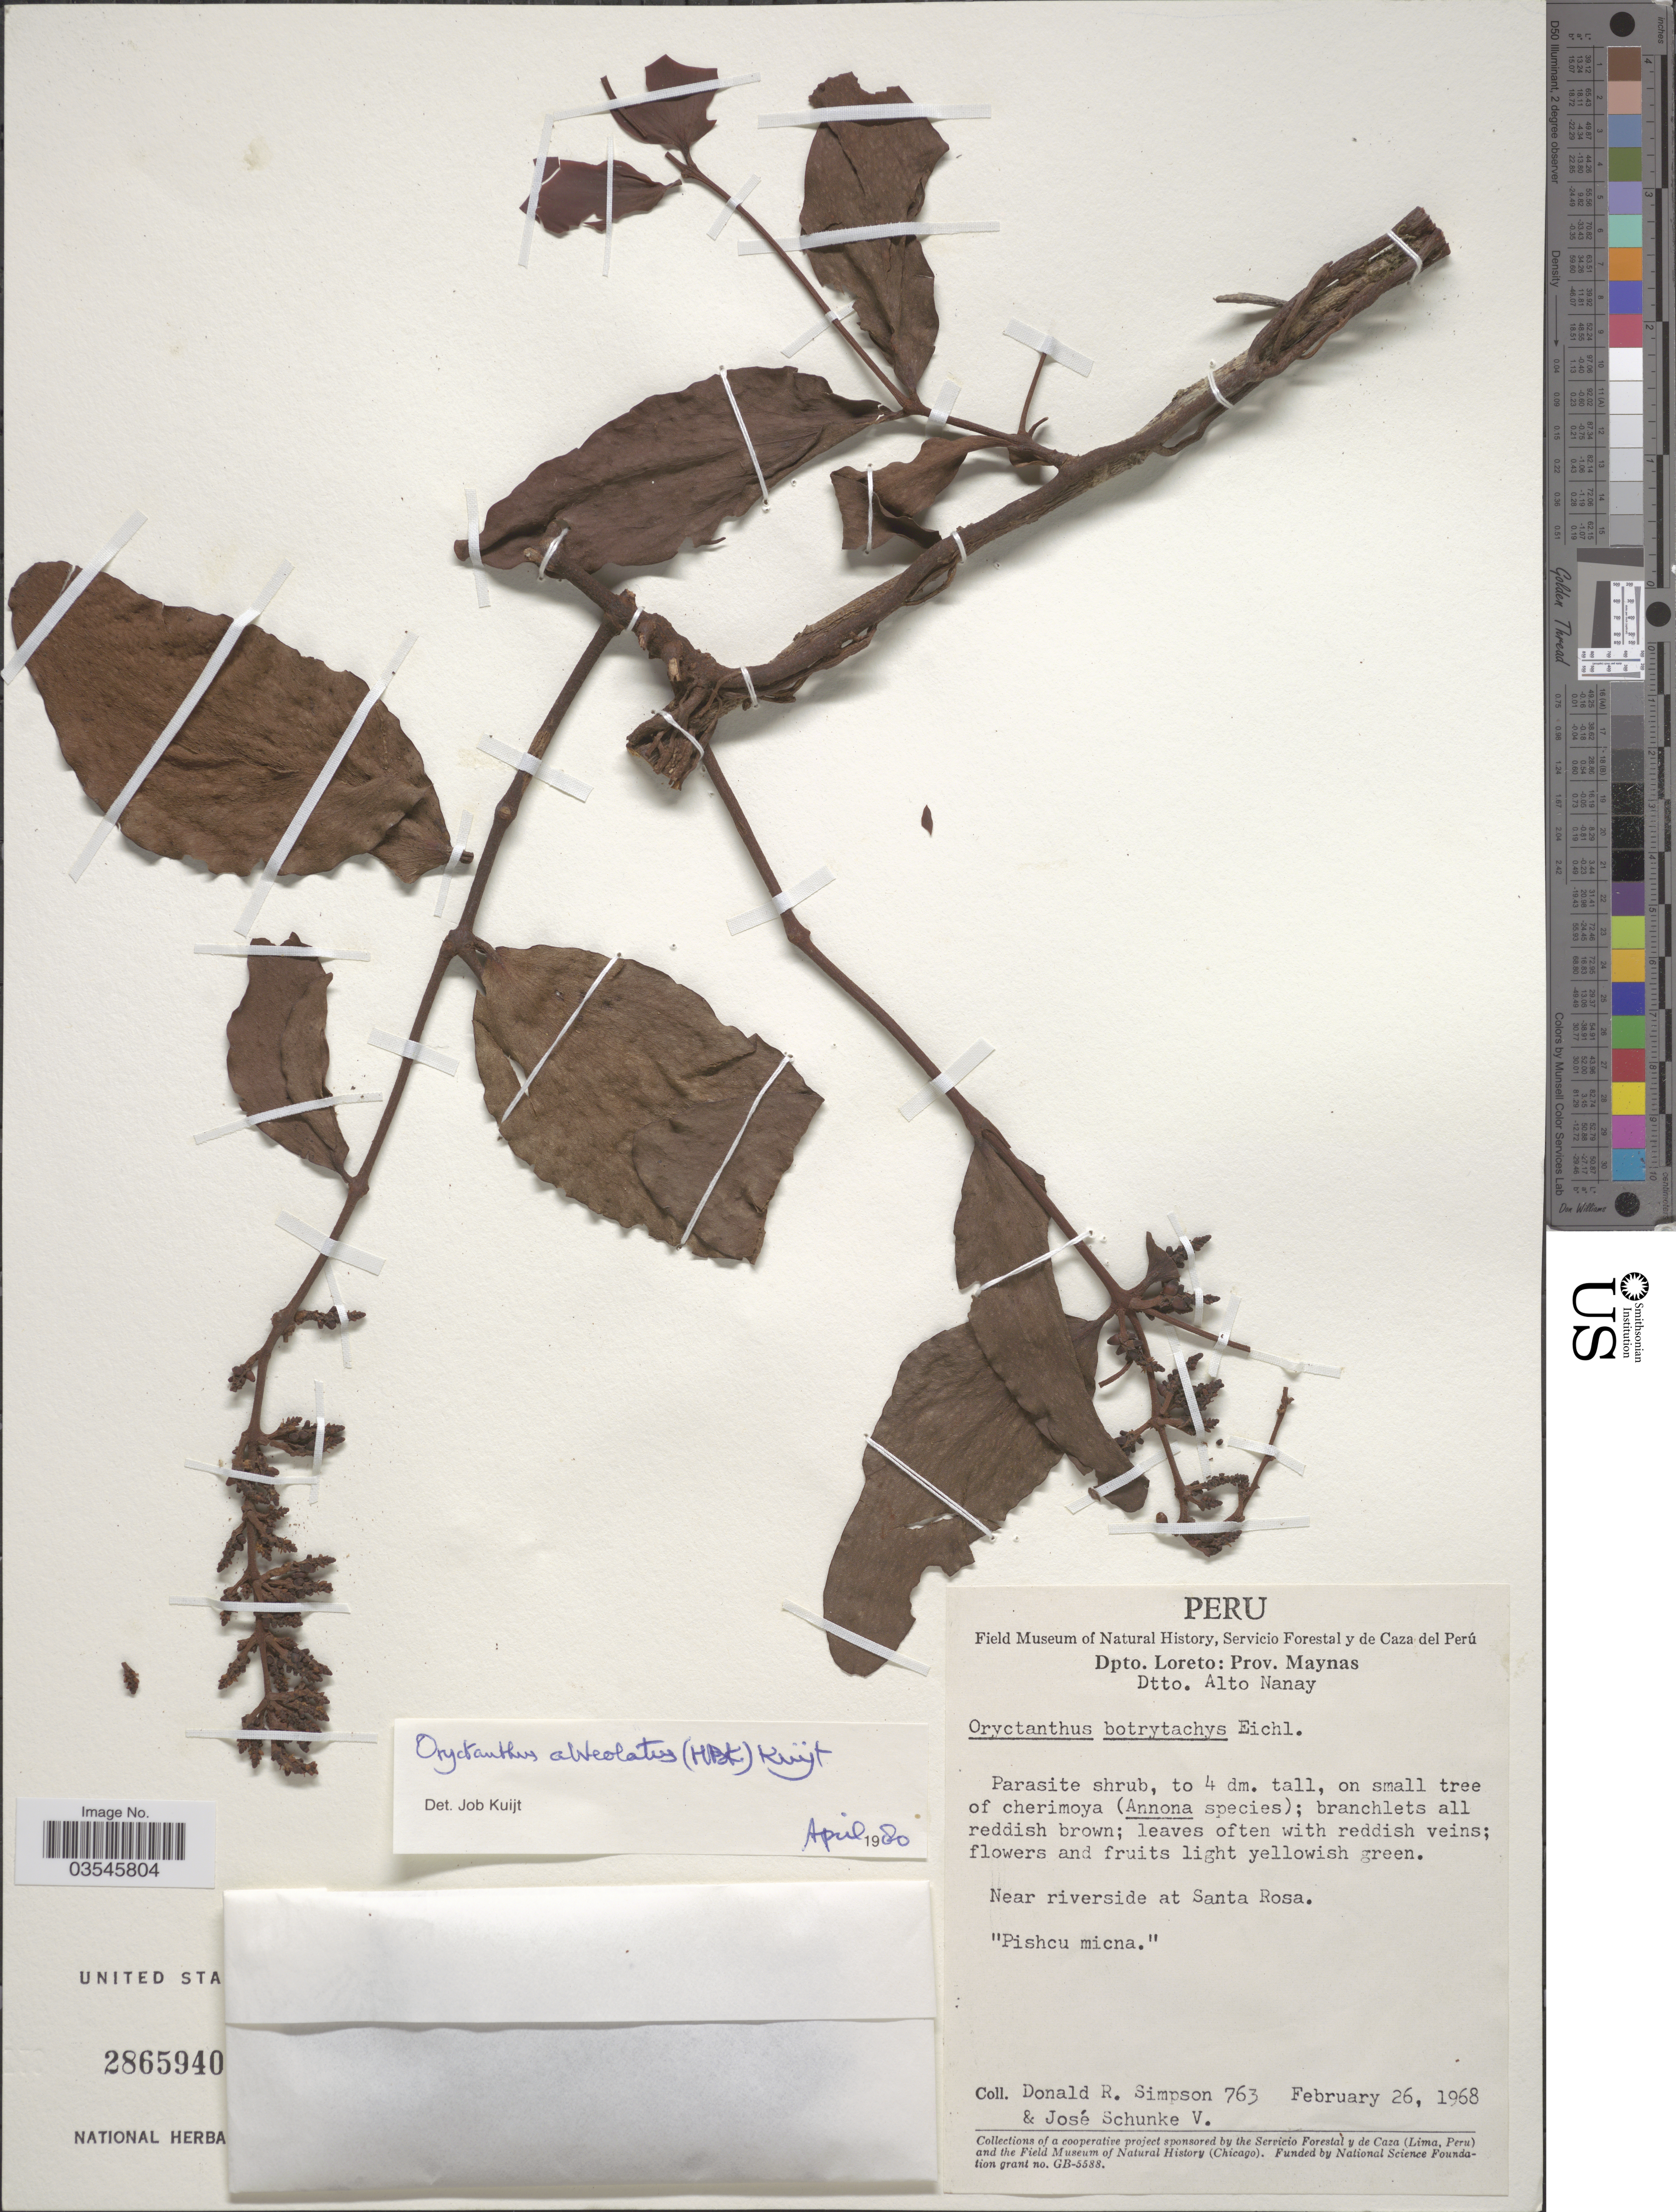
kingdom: Plantae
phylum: Tracheophyta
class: Magnoliopsida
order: Santalales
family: Loranthaceae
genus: Oryctanthus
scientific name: Oryctanthus alveolatus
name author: (Kunth) Kuijt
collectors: D. R. Simpson & J. Schunke Vigo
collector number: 763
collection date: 1968-02-26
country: Peru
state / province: Loreto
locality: Dpto. Loreto: Prov. Maynas. Dtto. Alto Nanay. Near riverside at Santa Rosa.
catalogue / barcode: US 2865940